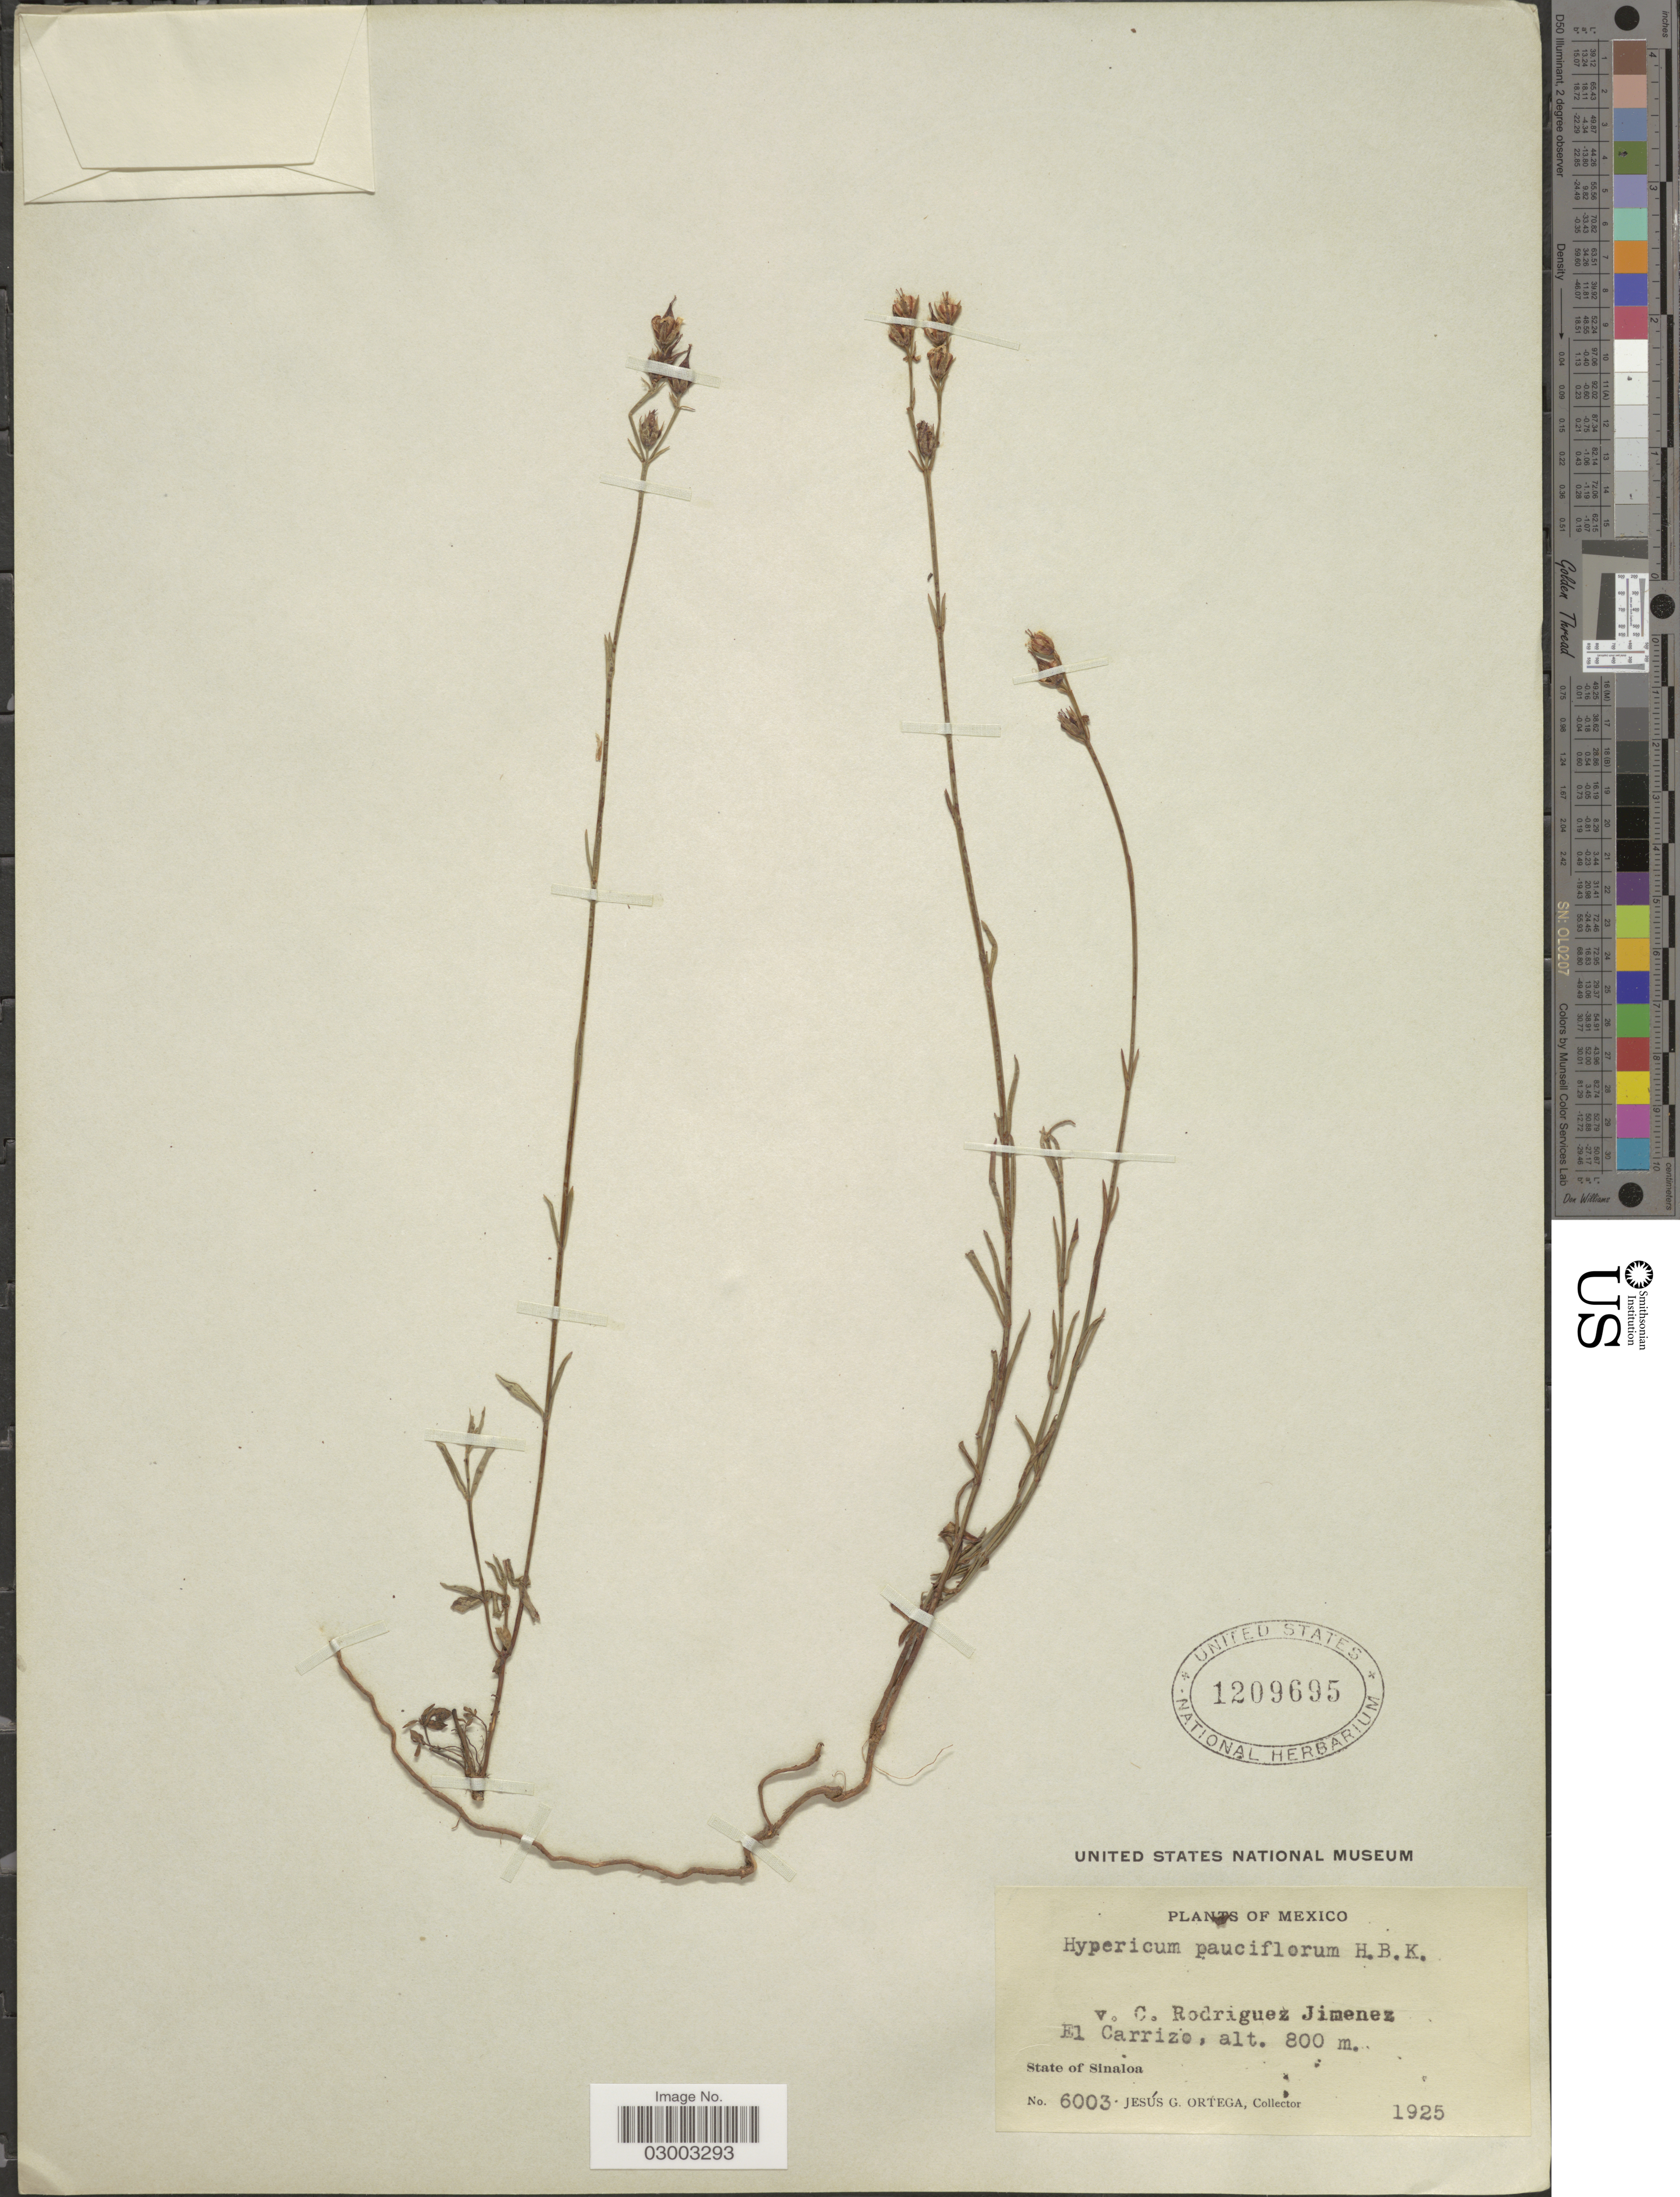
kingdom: Plantae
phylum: Tracheophyta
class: Magnoliopsida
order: Malpighiales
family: Hypericaceae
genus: Hypericum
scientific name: Hypericum pauciflorum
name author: Kunth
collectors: J. Ortega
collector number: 6003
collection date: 1925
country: Mexico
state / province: Sinaloa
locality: El Carrizo. State of Sinaloa.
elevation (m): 800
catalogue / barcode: US 1209695